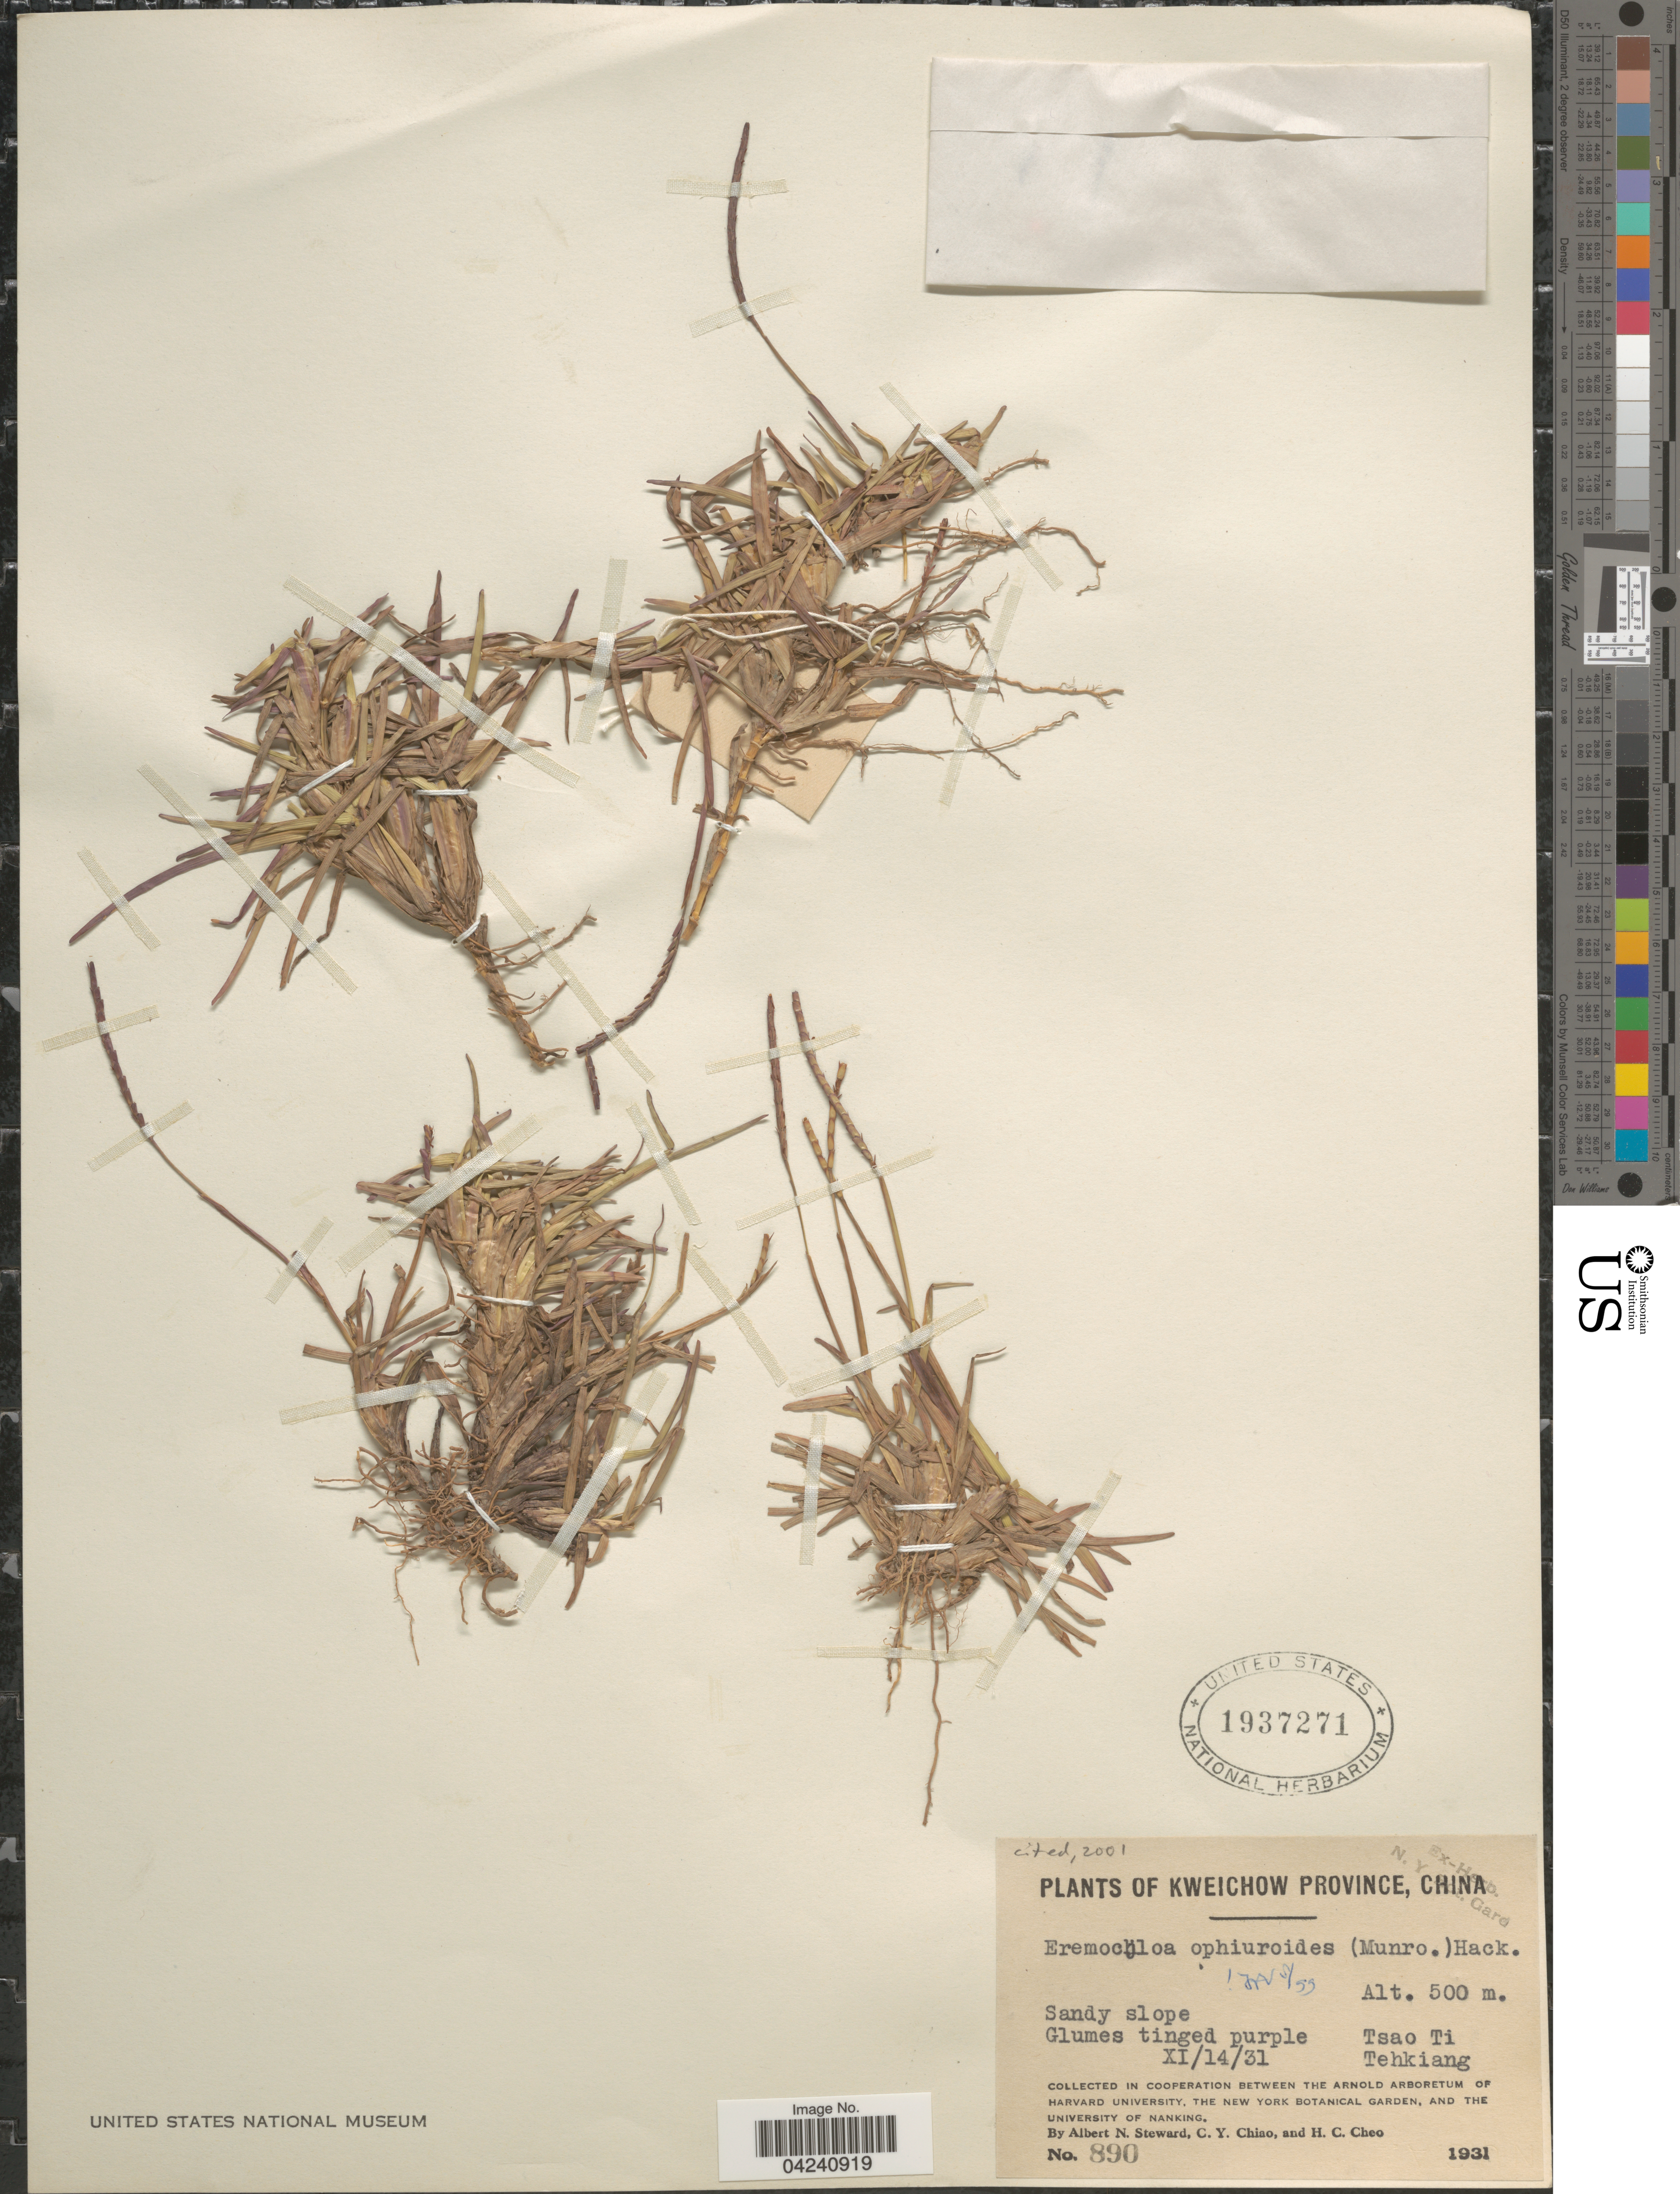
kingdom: Plantae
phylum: Tracheophyta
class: Liliopsida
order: Poales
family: Poaceae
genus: Eremochloa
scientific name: Eremochloa ophiuroides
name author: (Munro) Hack.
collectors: A. N. Steward, C. Y. Chiao & H. Cheo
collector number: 890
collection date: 1931-11-14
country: China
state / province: Guizhou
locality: Kweichow Province. Tsao Ti. Tehkiang.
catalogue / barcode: US 1937271